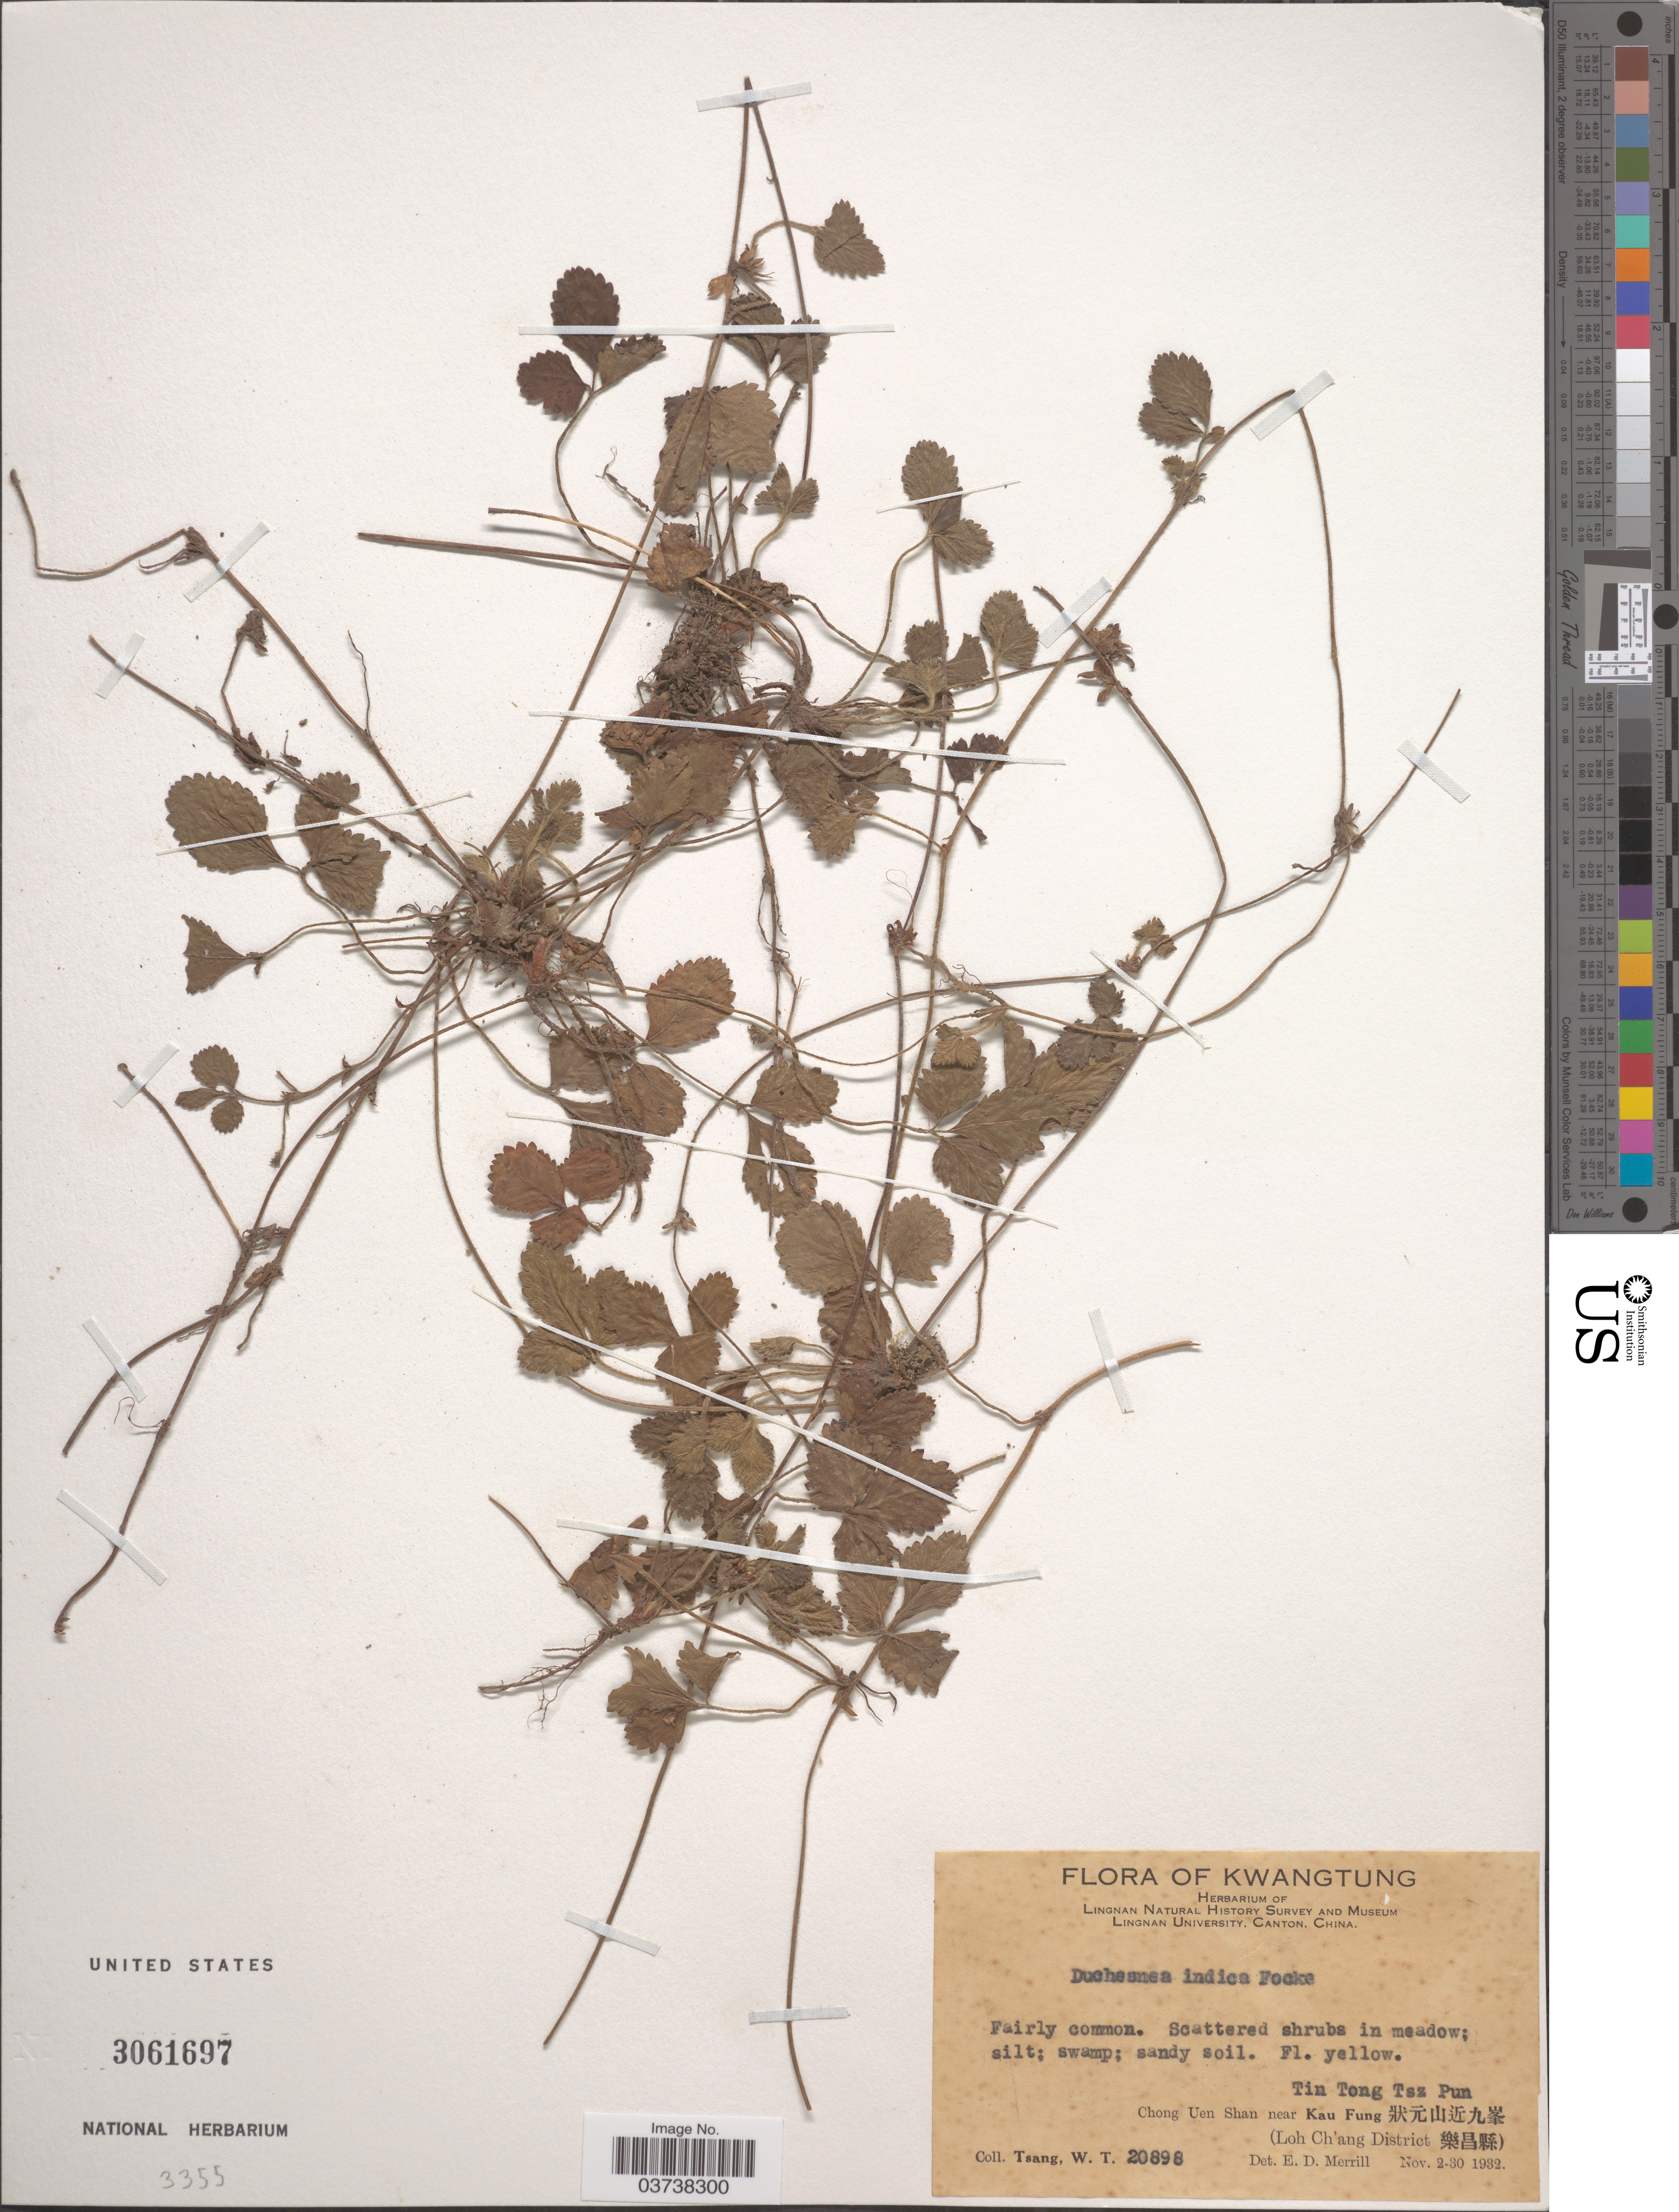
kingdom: Plantae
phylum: Tracheophyta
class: Magnoliopsida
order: Rosales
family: Rosaceae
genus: Potentilla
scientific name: Potentilla indica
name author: (Andrews) Th. Wolf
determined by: Strong, Mark T., (BOT), Smithsonian Institution - National Museum of Natural History (UNITED STATES)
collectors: W. T. Tsang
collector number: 20898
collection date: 1932-11-02/1932-11-30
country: China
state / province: Guangdong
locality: Kwangtung. Tin Kong Tsz Pun. Chong Uen Shan near Kau Fung X. (Loh Ch'ang District X).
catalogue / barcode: US 3061697